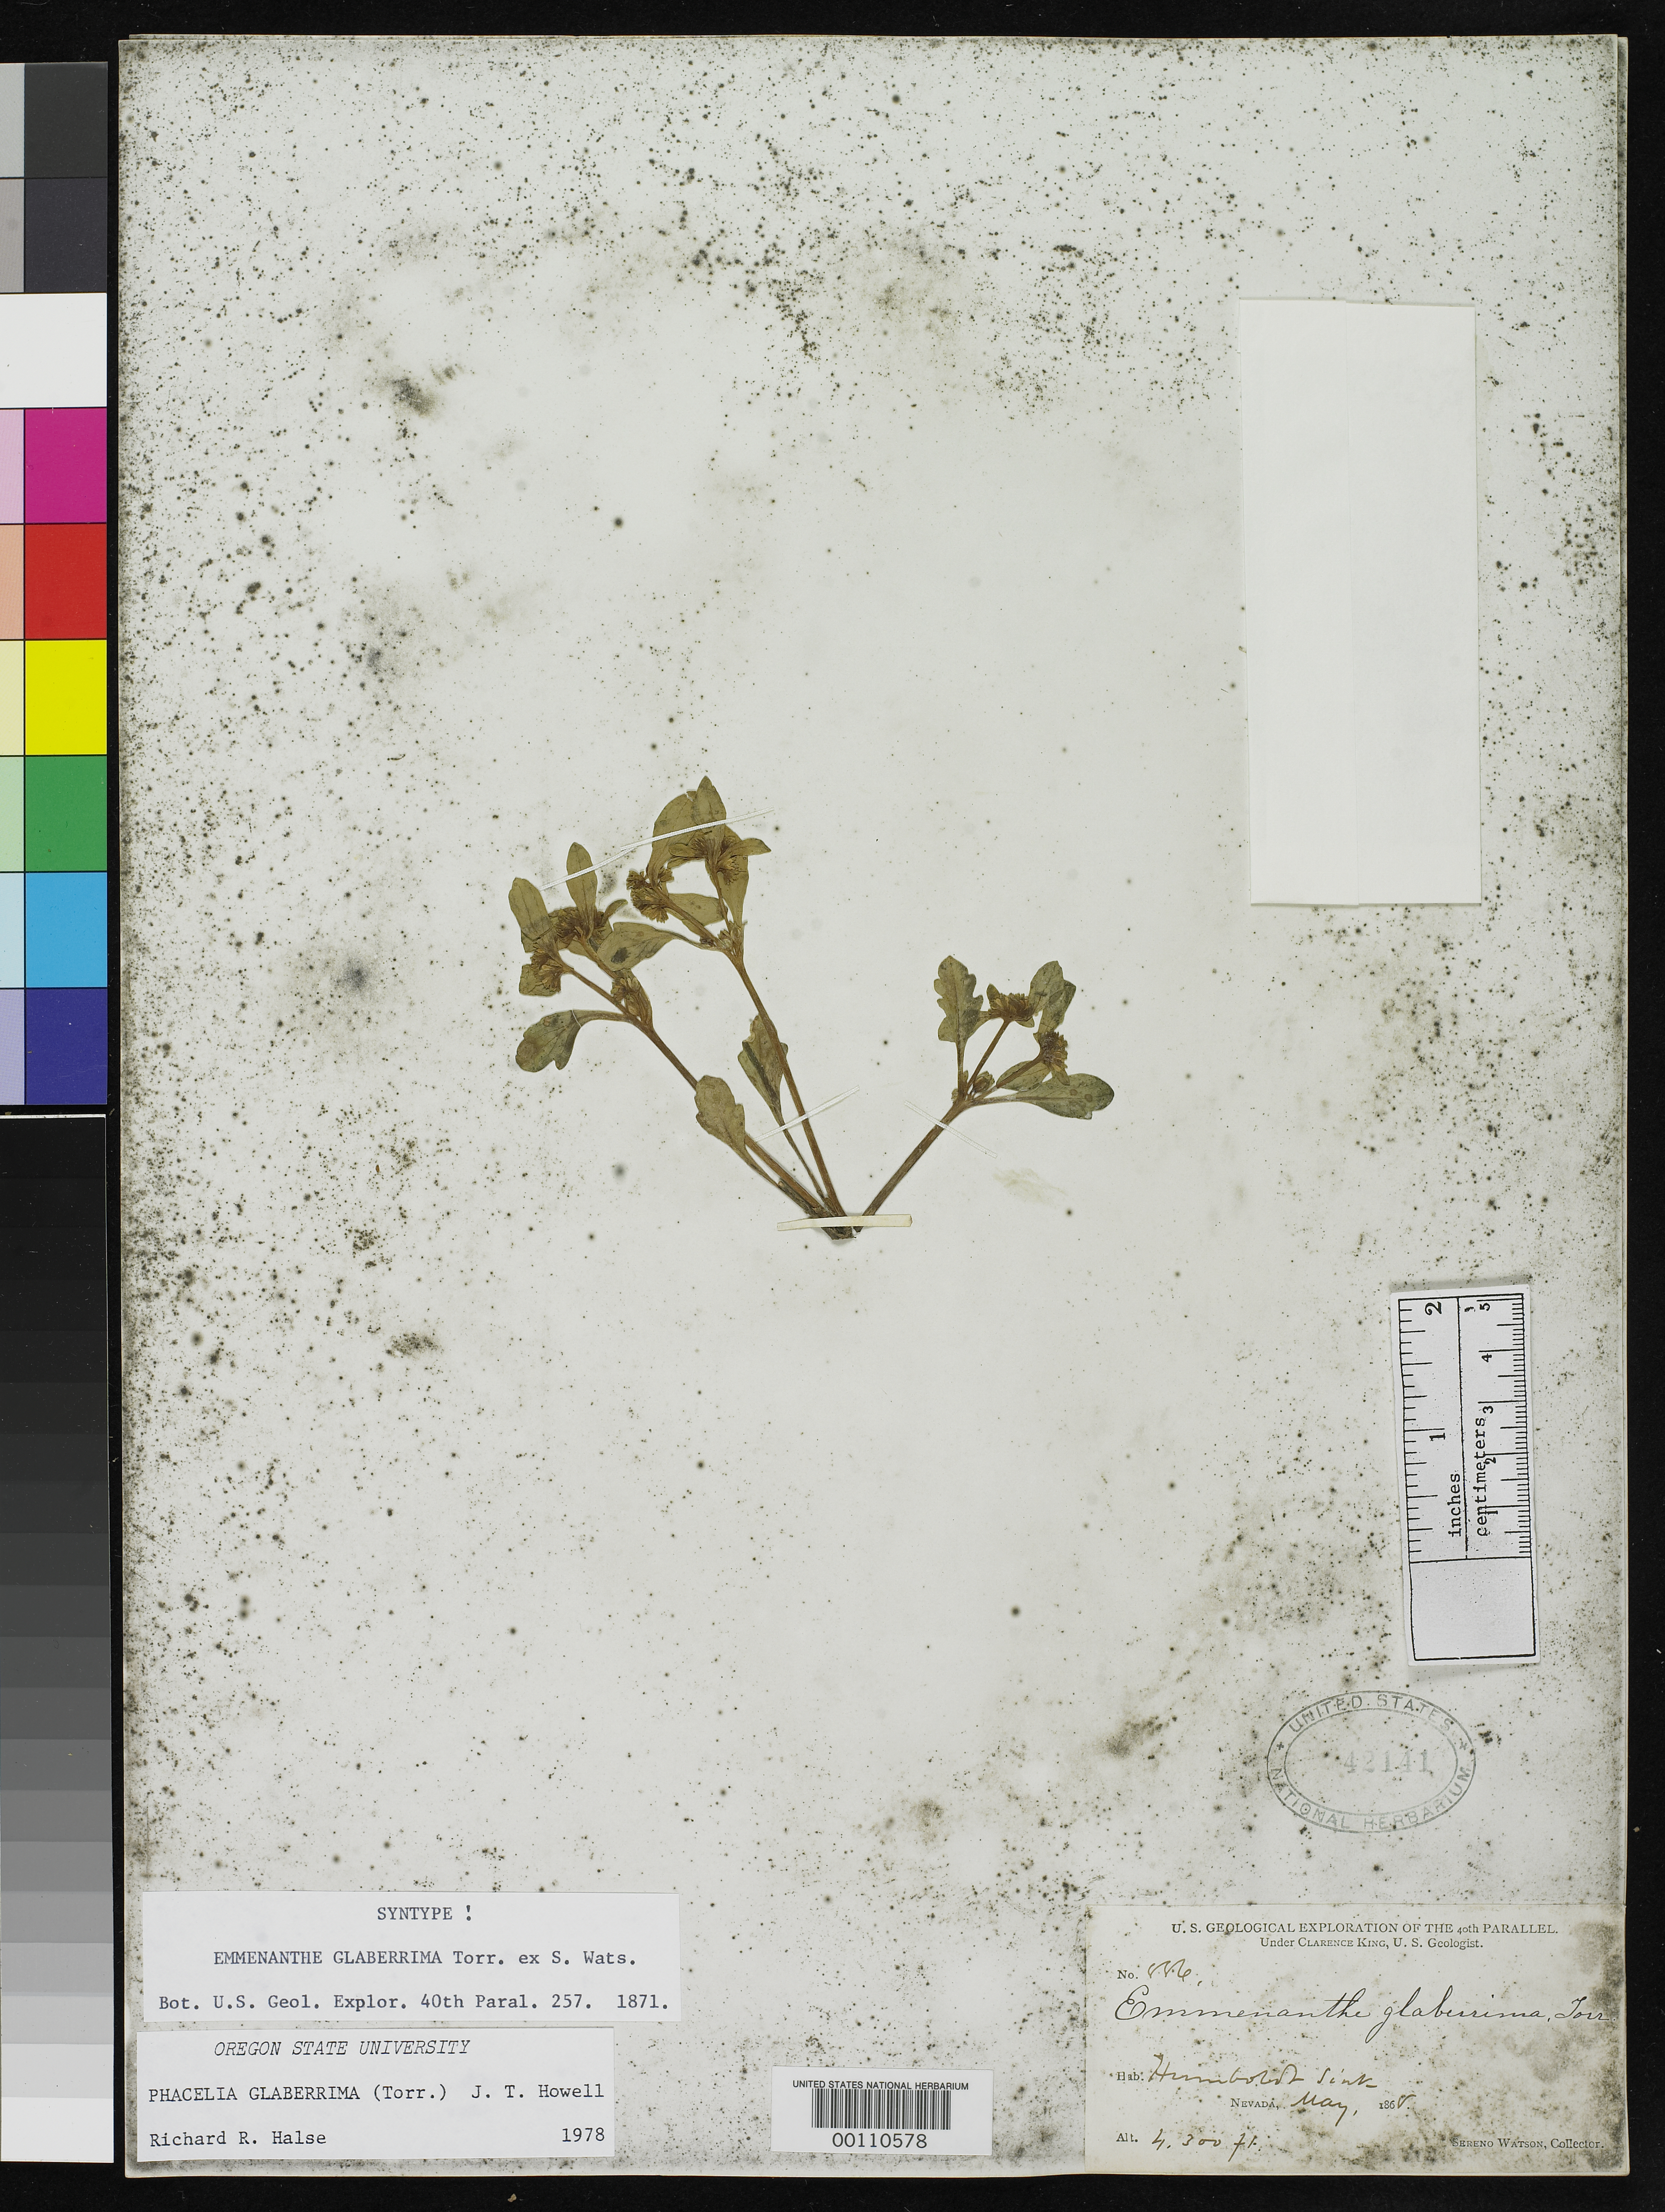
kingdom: Plantae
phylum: Tracheophyta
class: Magnoliopsida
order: Boraginales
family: Hydrophyllaceae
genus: Emmenanthe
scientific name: Emmenanthe glaberrima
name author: Torr. in C. King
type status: Isolectotype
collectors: S. Watson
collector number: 886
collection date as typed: Jul 1868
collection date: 1868-07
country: United States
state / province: Nevada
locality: Lower Hymboldt and Reese River valleys.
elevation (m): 1219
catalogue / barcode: US 42141